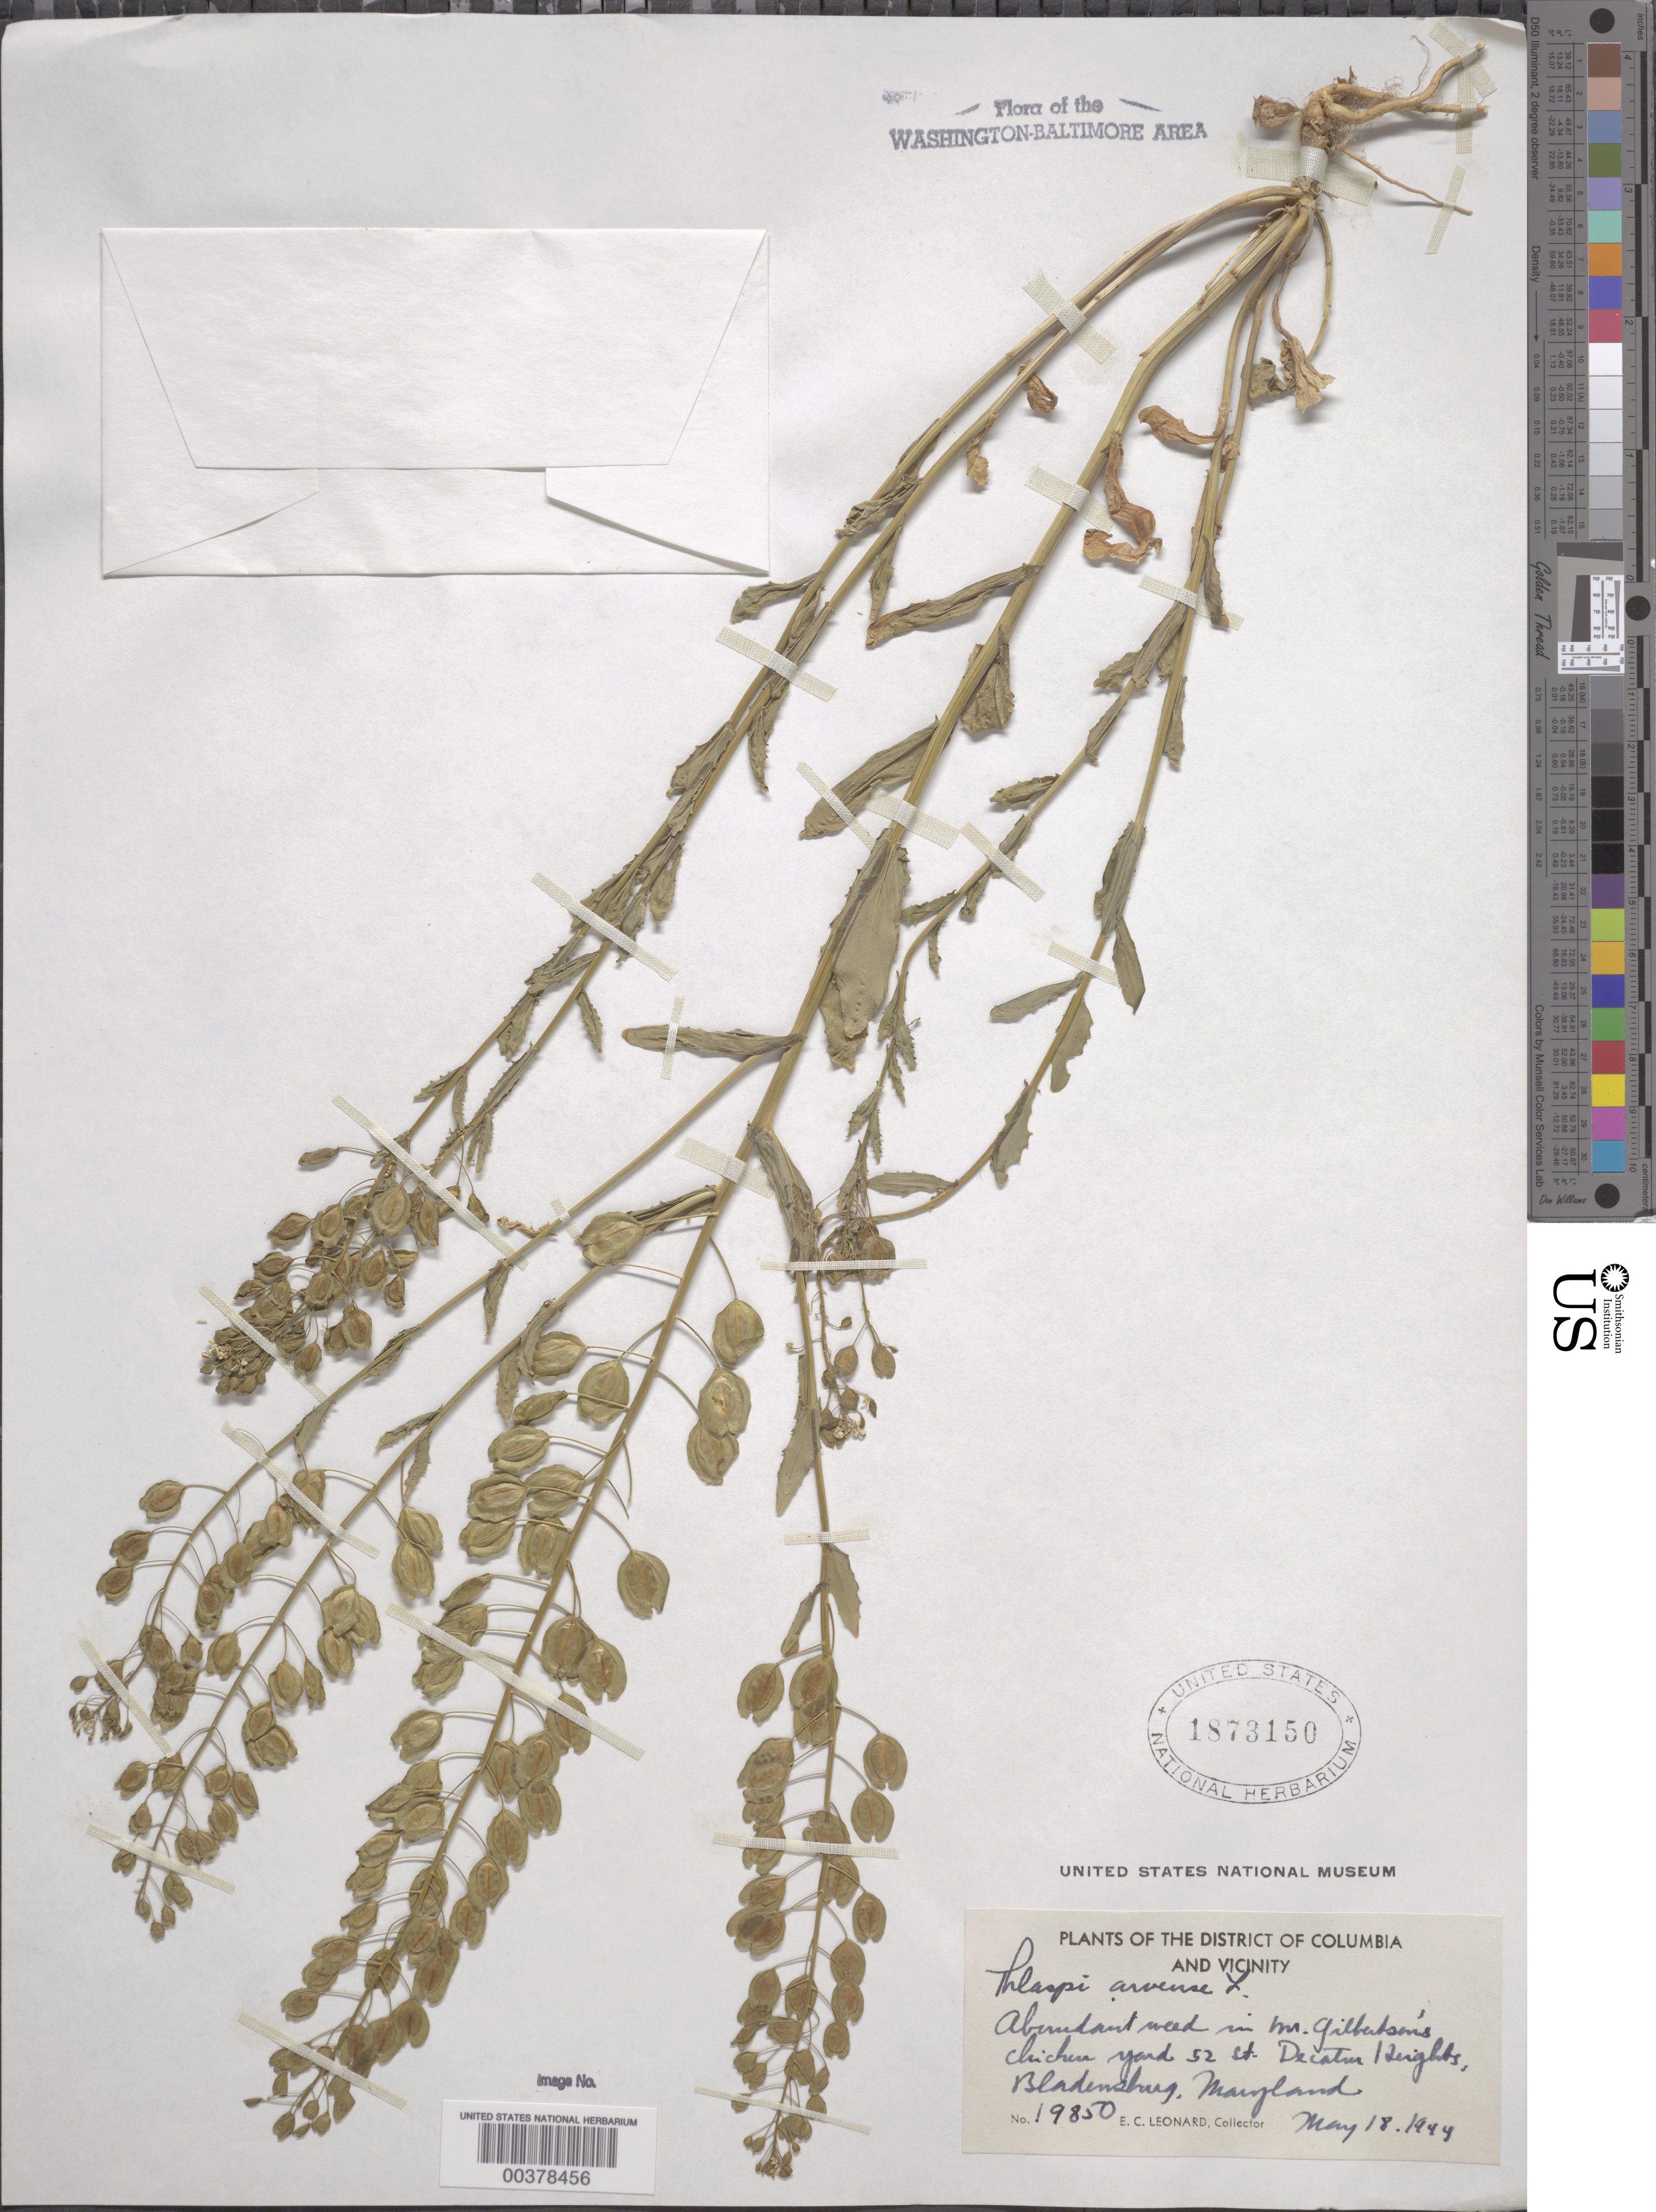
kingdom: Plantae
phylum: Tracheophyta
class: Magnoliopsida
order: Brassicales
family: Brassicaceae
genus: Thlaspi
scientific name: Thlaspi arvense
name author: L.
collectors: E. C. Leonard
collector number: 19850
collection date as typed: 18 May 1944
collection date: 1944-05-18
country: United States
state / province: Maryland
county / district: Prince George's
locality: Decatur Heights, Bladensburg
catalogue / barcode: US 1873150